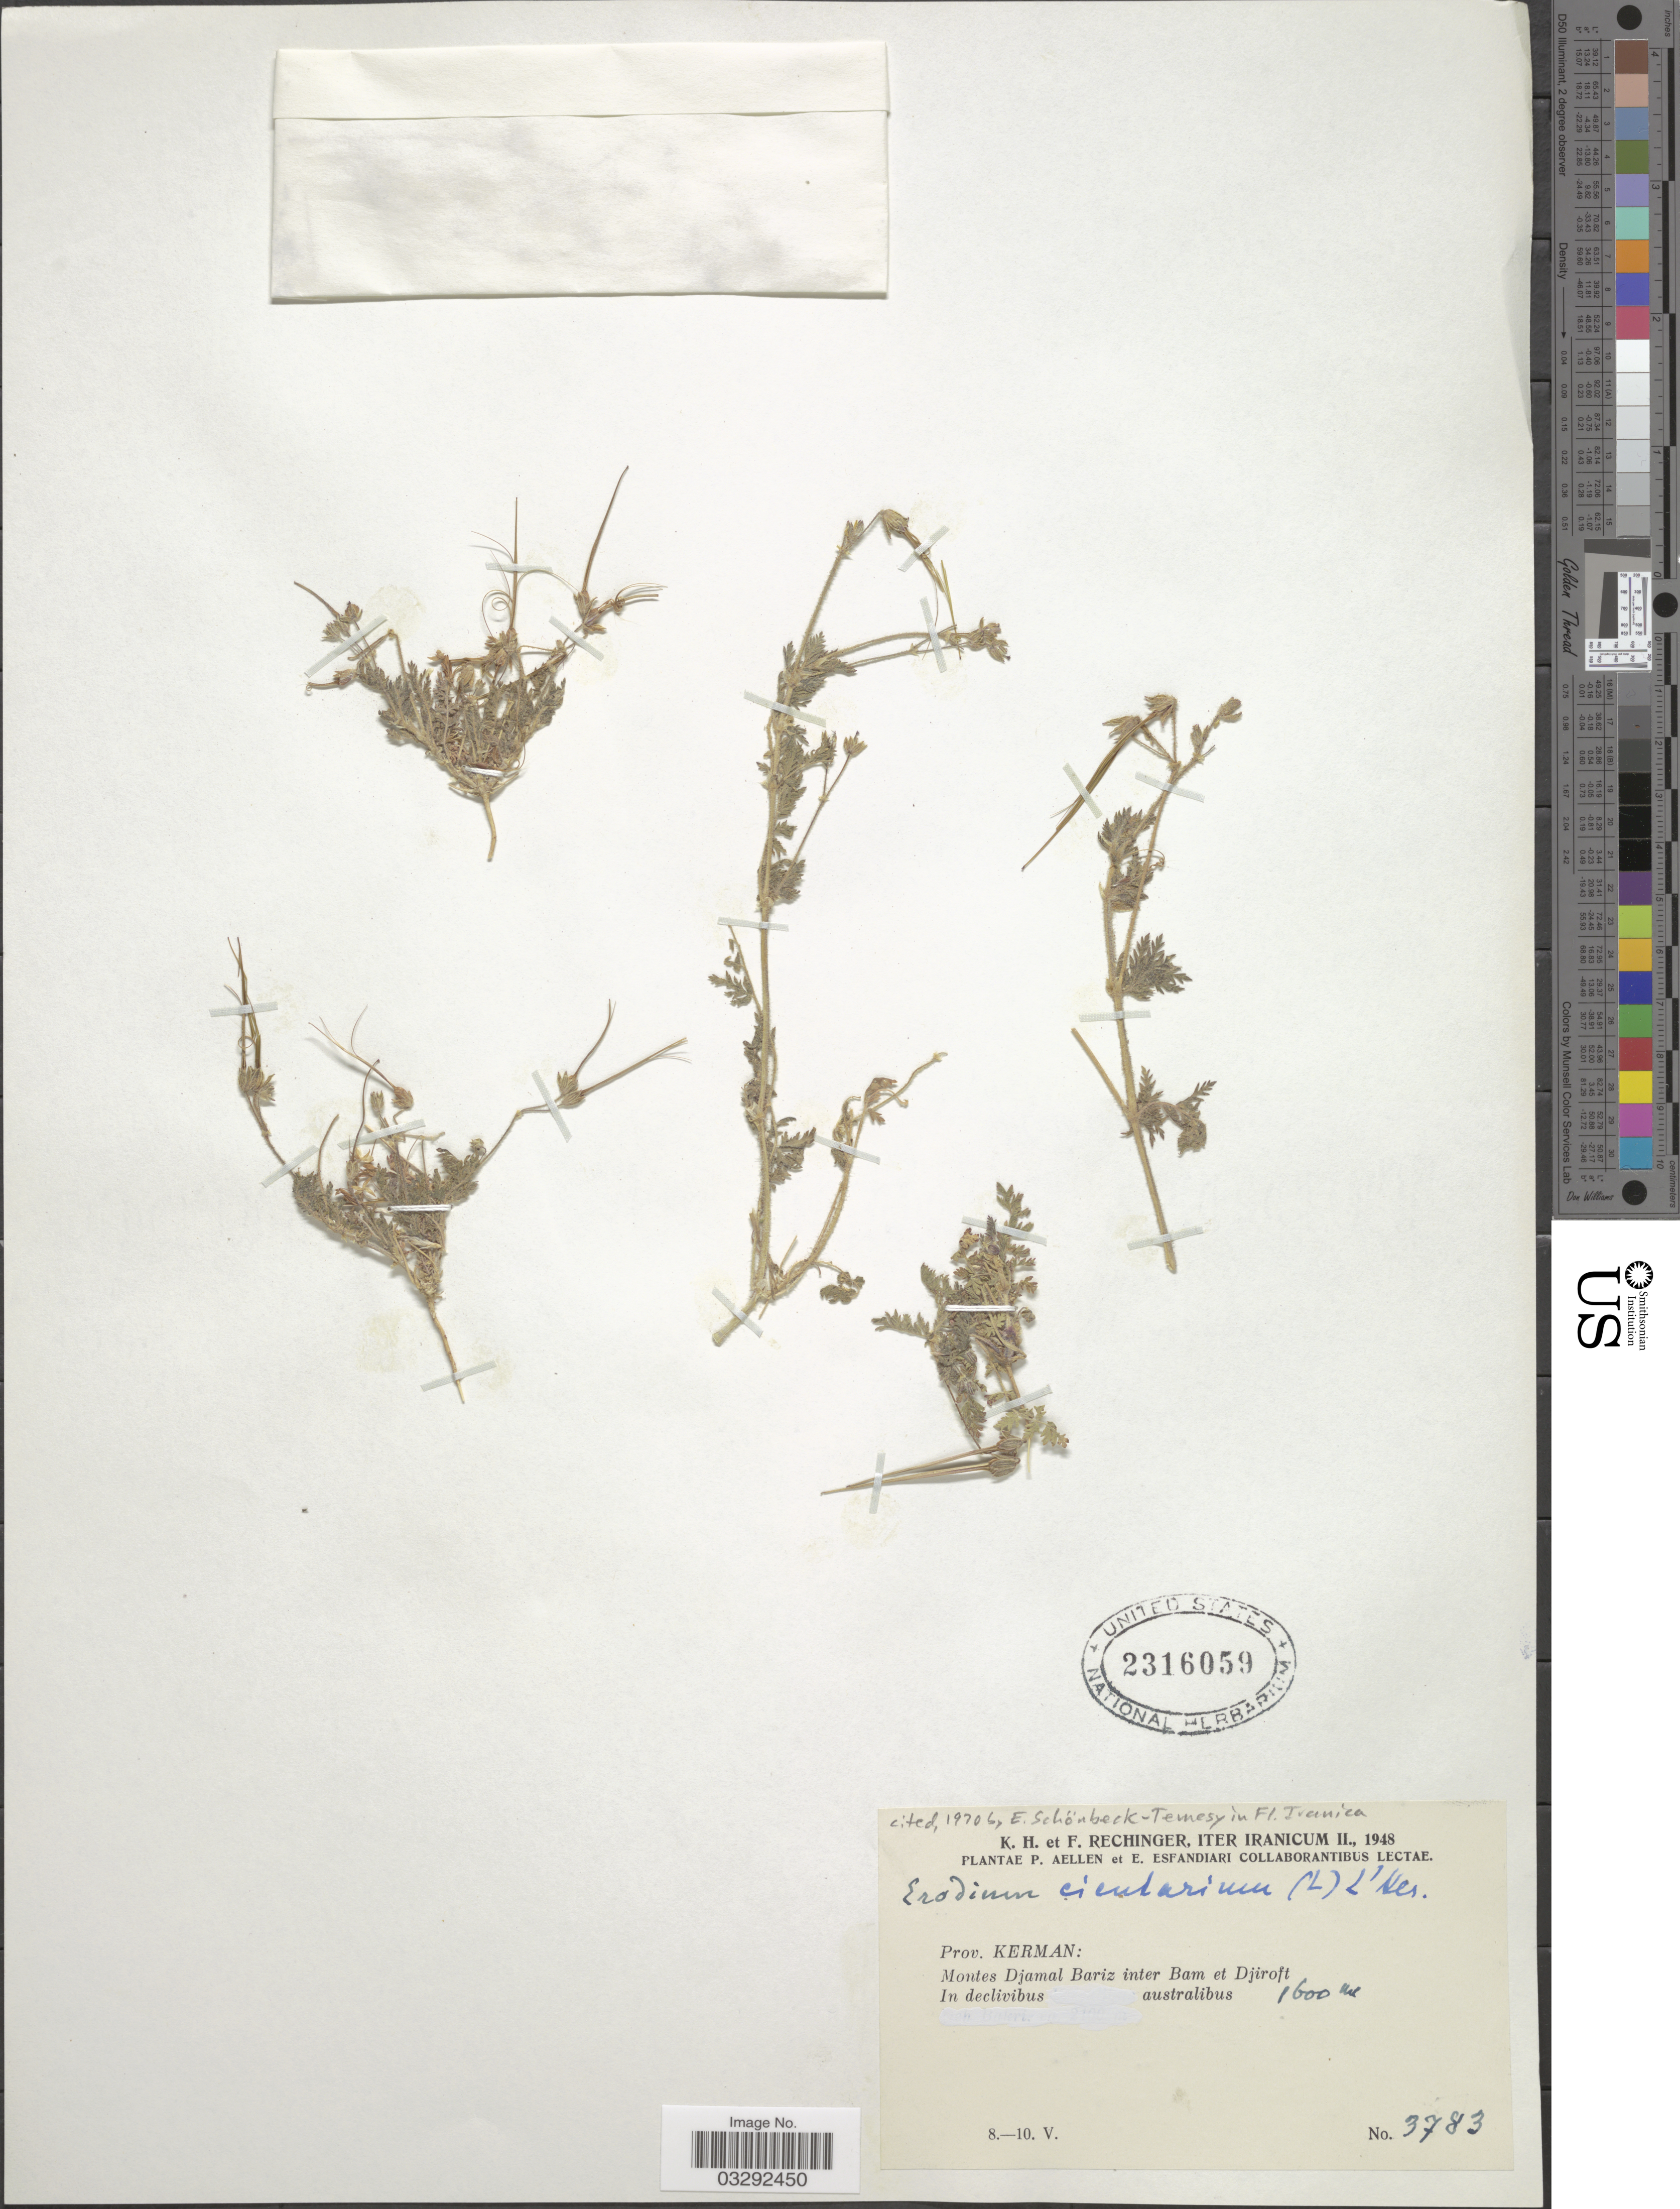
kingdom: Plantae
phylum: Tracheophyta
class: Magnoliopsida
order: Geraniales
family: Geraniaceae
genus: Erodium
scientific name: Erodium cicutarium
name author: (L.) L'Hér.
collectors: K. H. Rechinger & F. Rechinger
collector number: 3783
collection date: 1948-05-08/1948-05-10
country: Iran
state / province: Kerman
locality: Montes Djamal Bariz inter Bam et Djiroft. In declivibus australibus.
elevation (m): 1600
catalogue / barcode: US 2316059